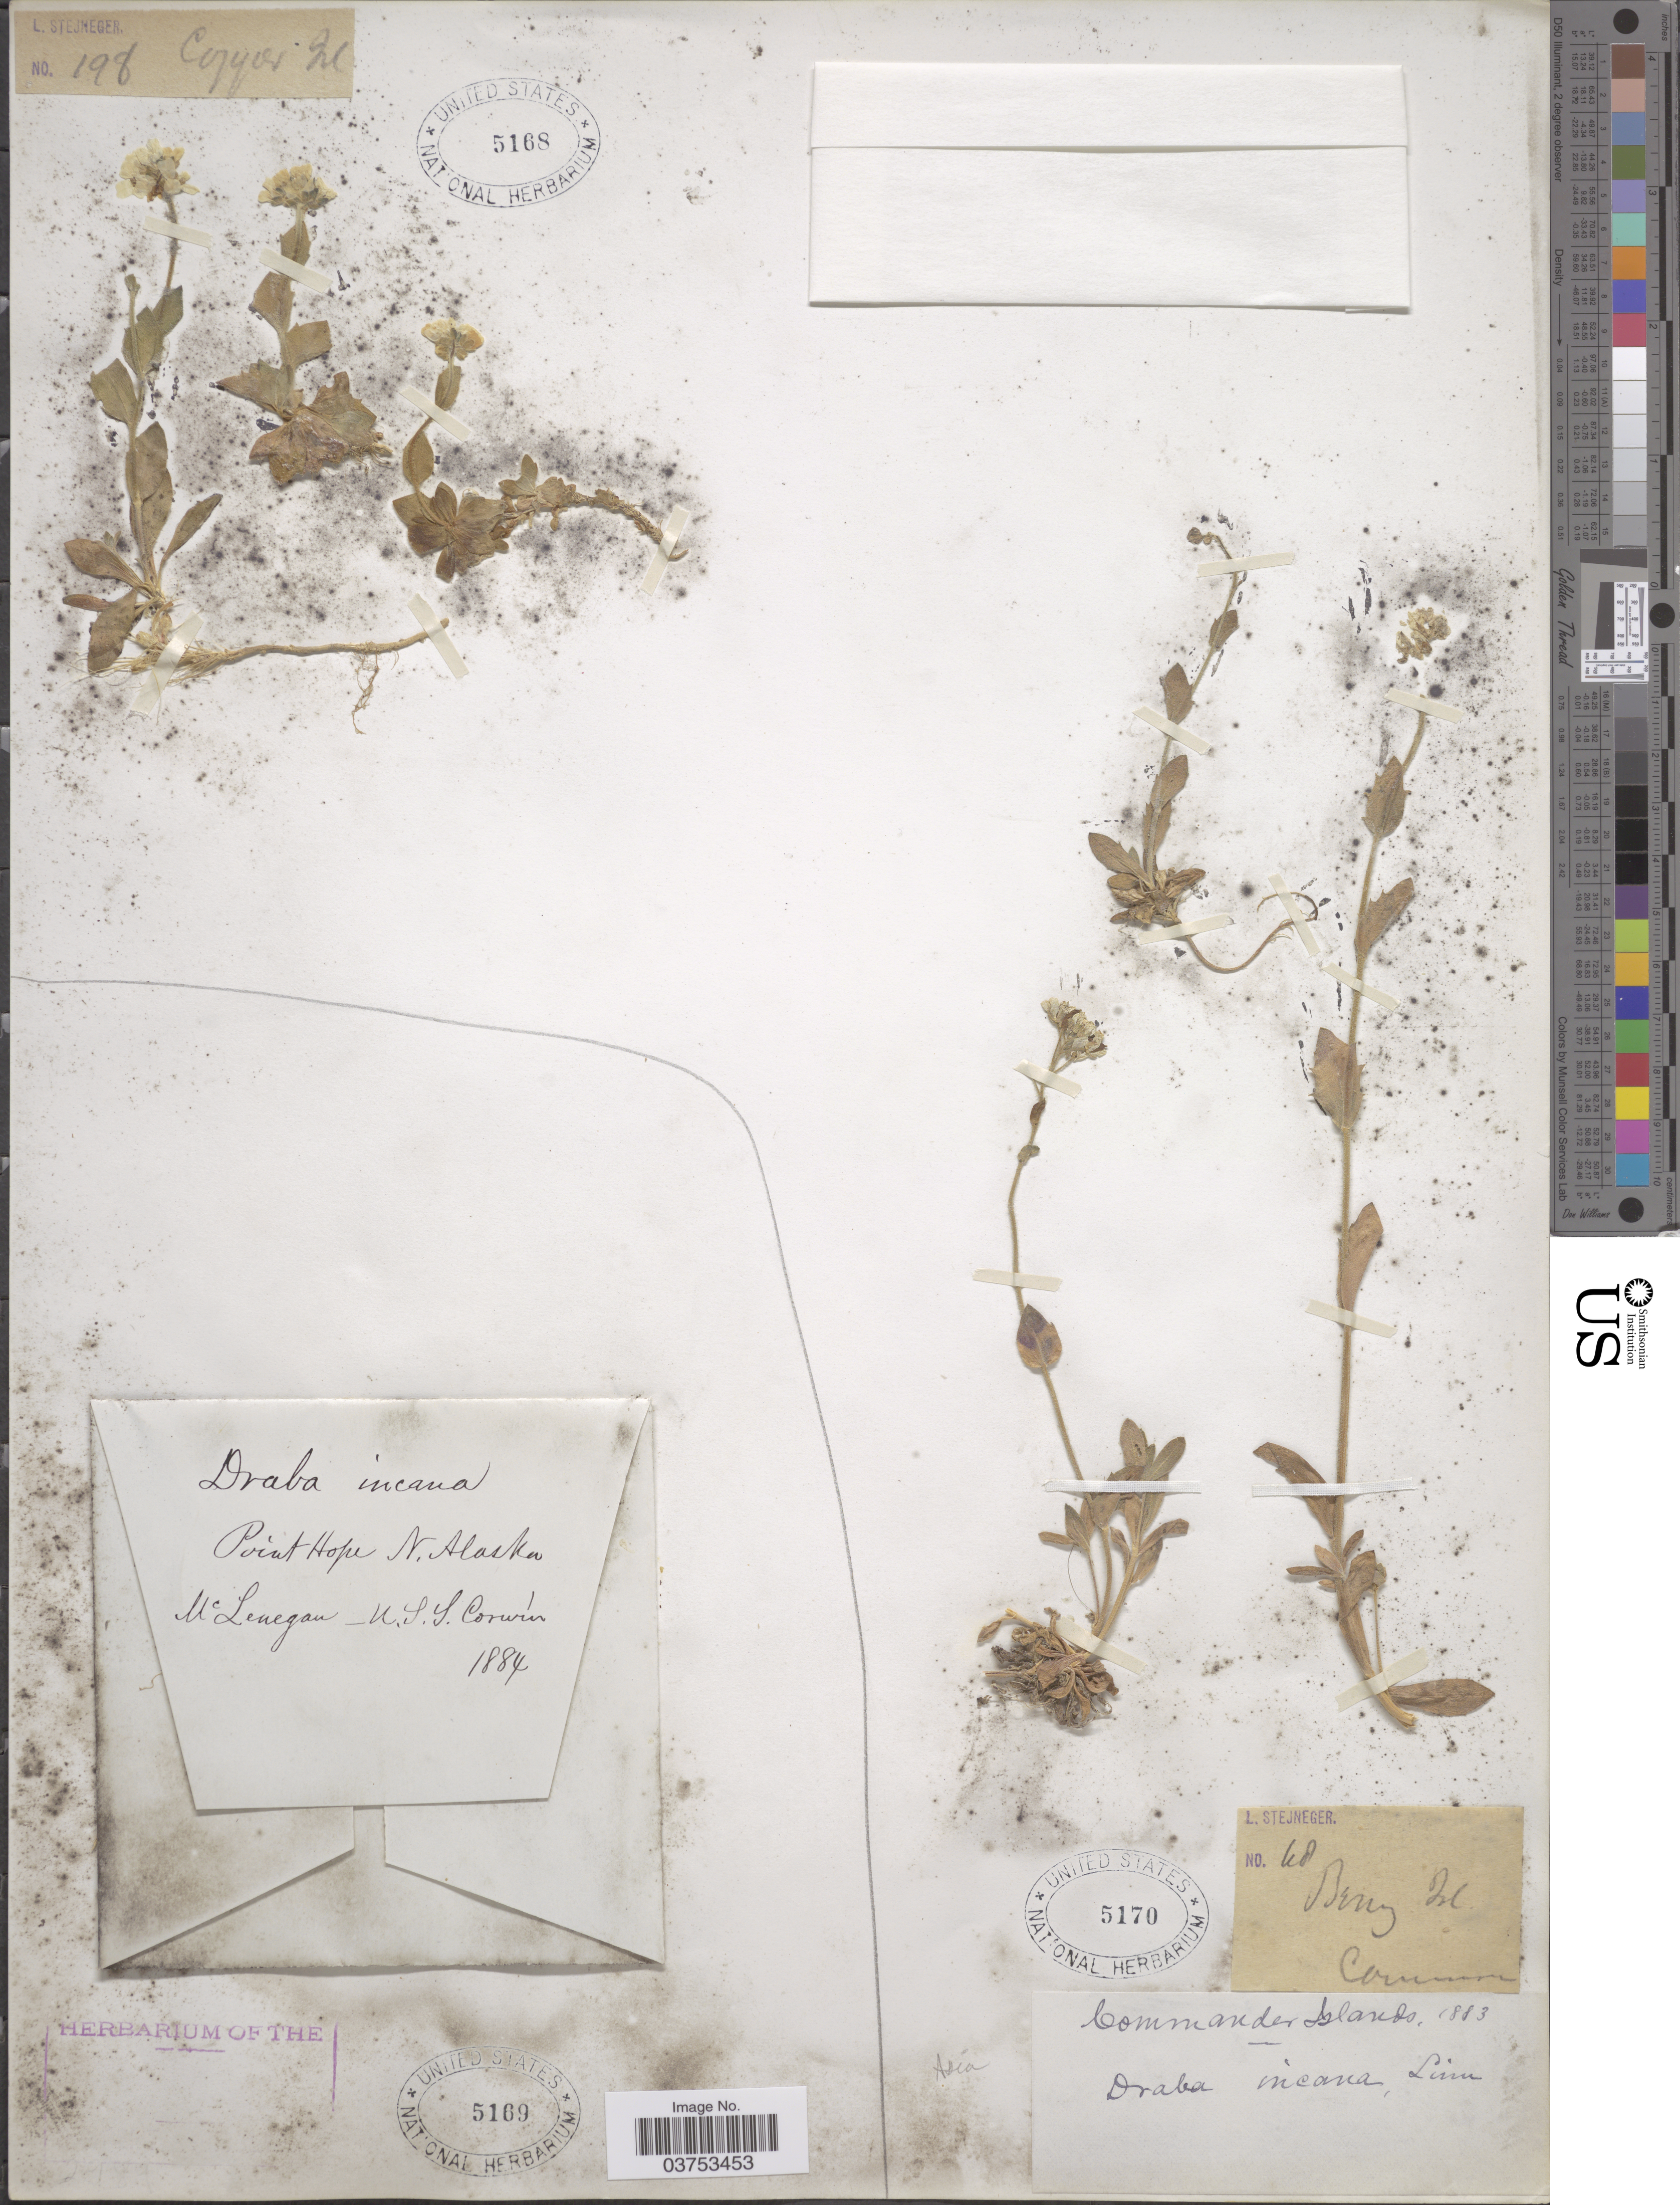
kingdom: Plantae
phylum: Tracheophyta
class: Magnoliopsida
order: Brassicales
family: Brassicaceae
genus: Draba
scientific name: Draba incana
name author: L.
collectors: McLenegan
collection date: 1884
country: United States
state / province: Alaska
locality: Point Hope N. Alaska.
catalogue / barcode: US 5169-2